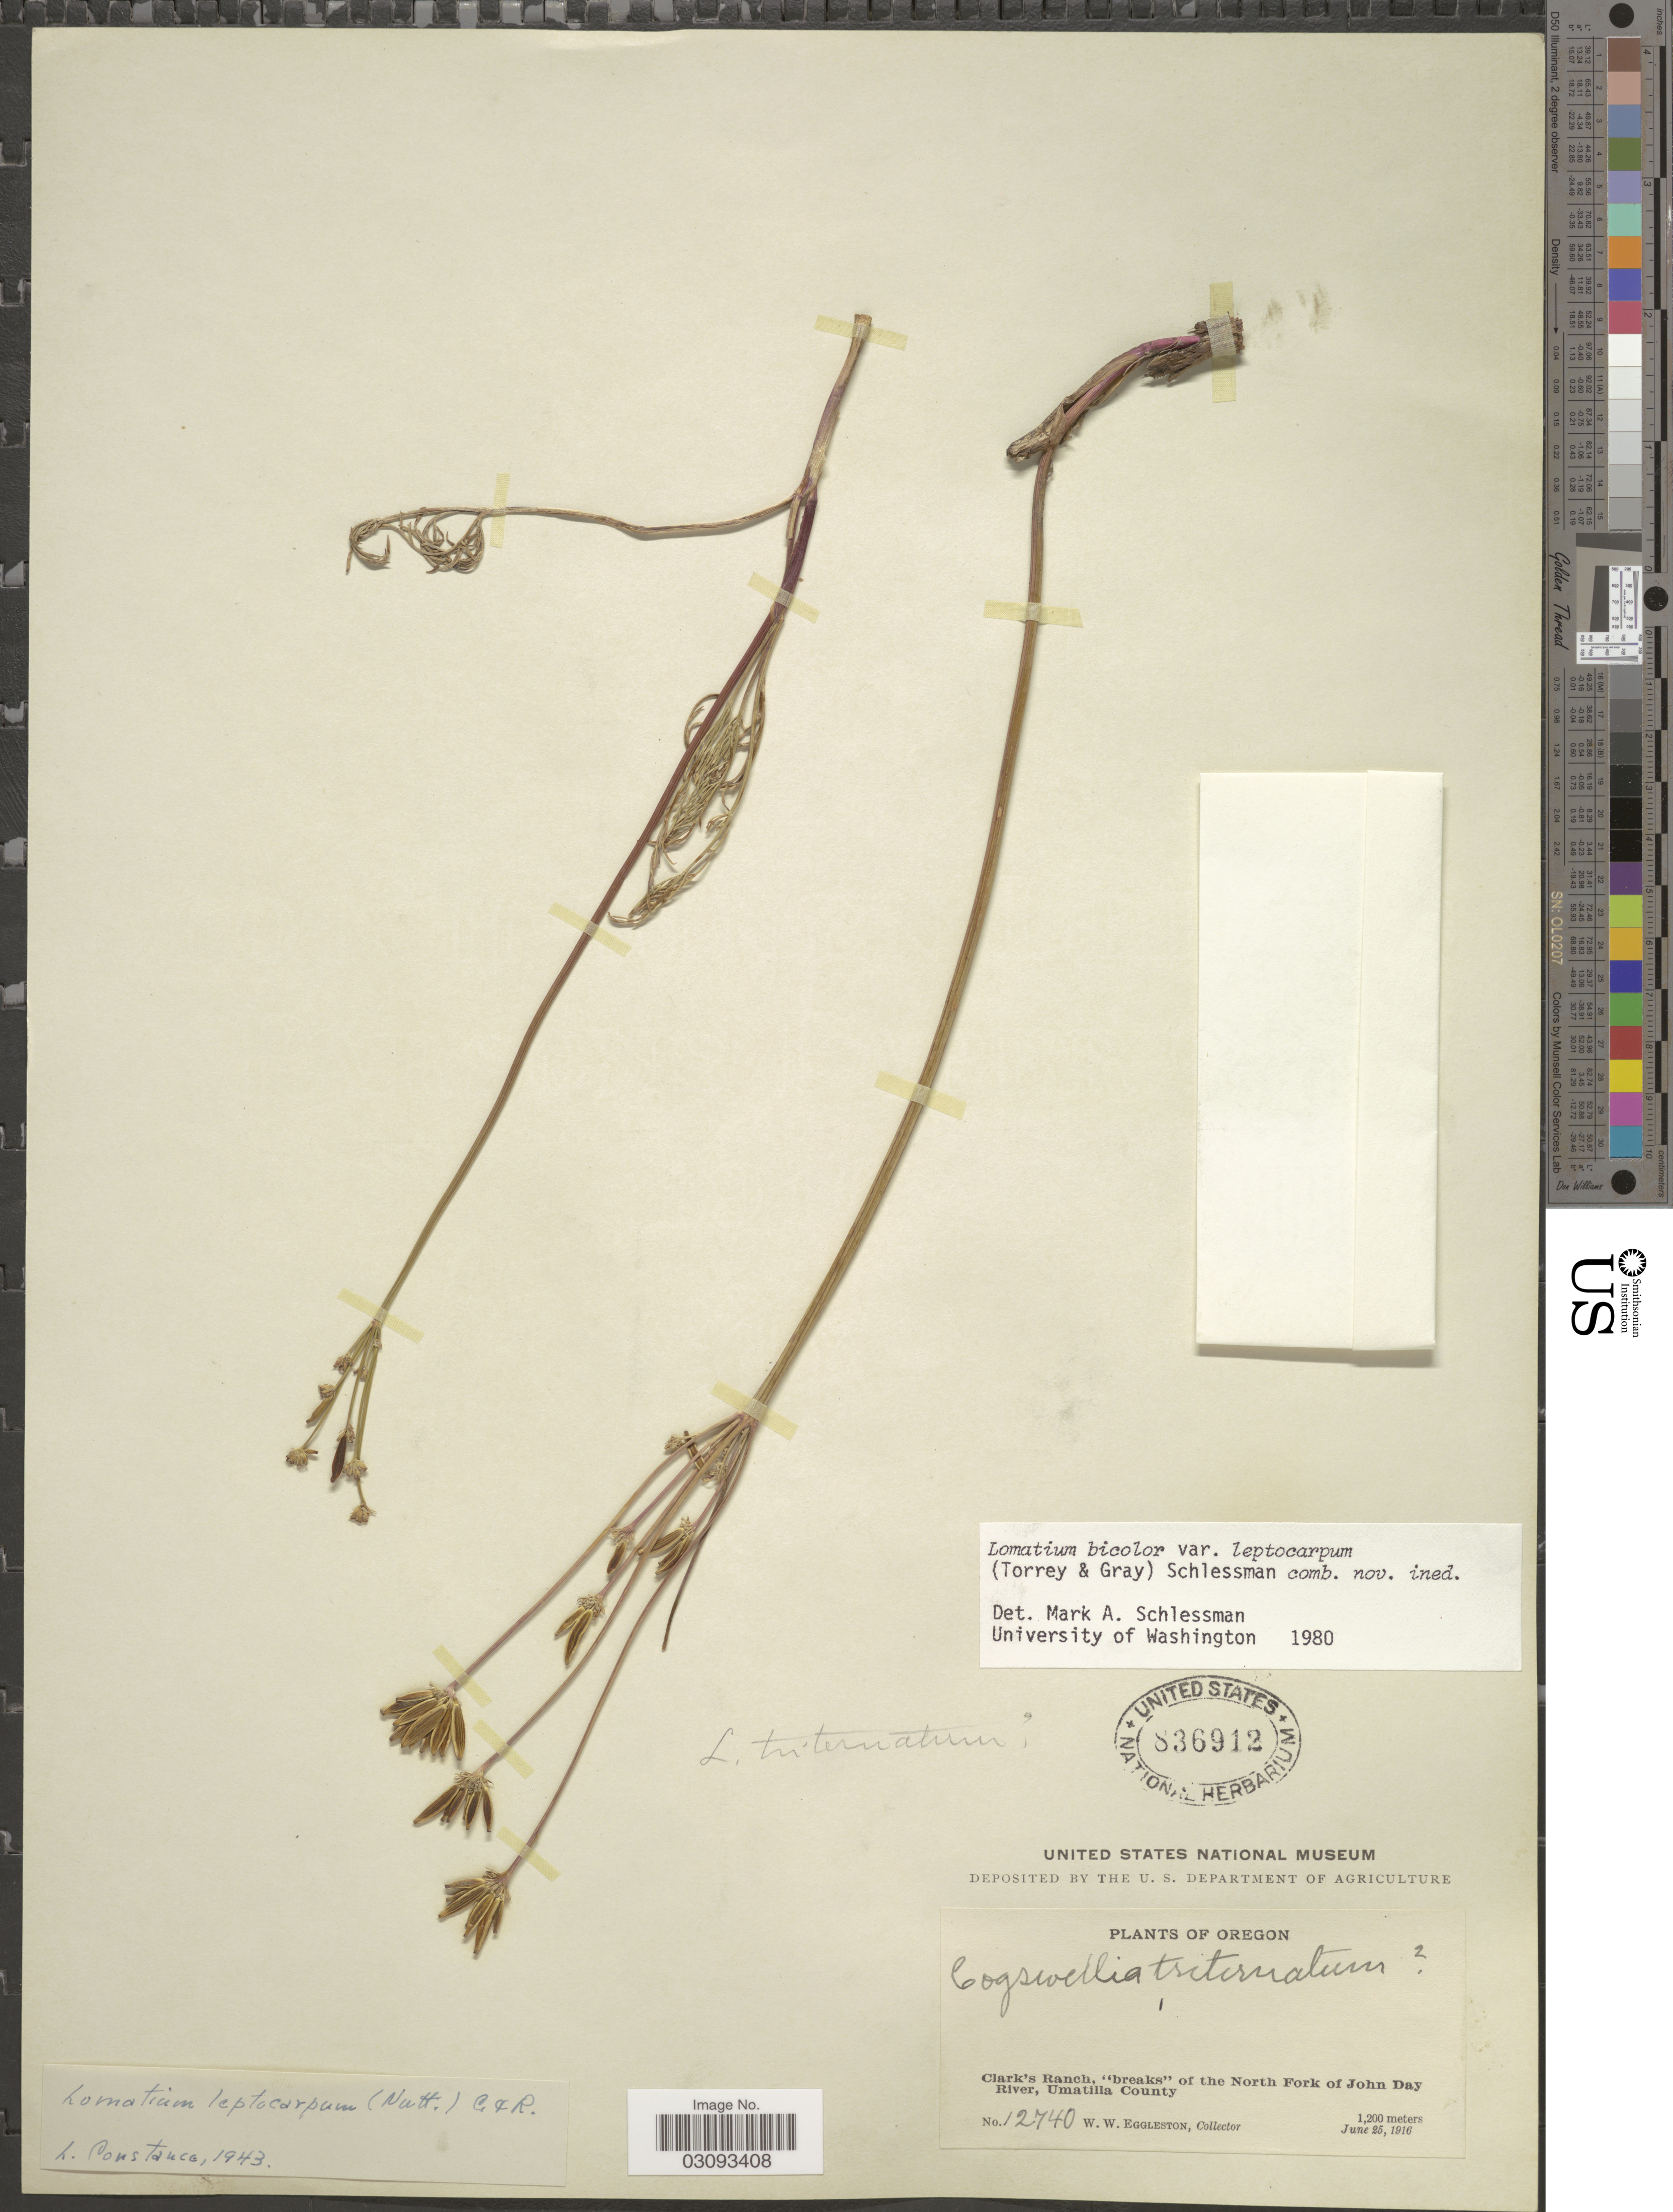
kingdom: Plantae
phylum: Tracheophyta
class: Magnoliopsida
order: Apiales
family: Apiaceae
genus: Lomatium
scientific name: Lomatium bicolor var. leptocarpum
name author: (Torr. & A. Gray) Schlessman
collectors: W. W. Eggleston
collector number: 12740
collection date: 1916-06-25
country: United States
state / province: Oregon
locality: Clark's Ranch, "breaks" of the North Fork of John Day River, Umatilla County.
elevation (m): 1200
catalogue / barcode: US 836912